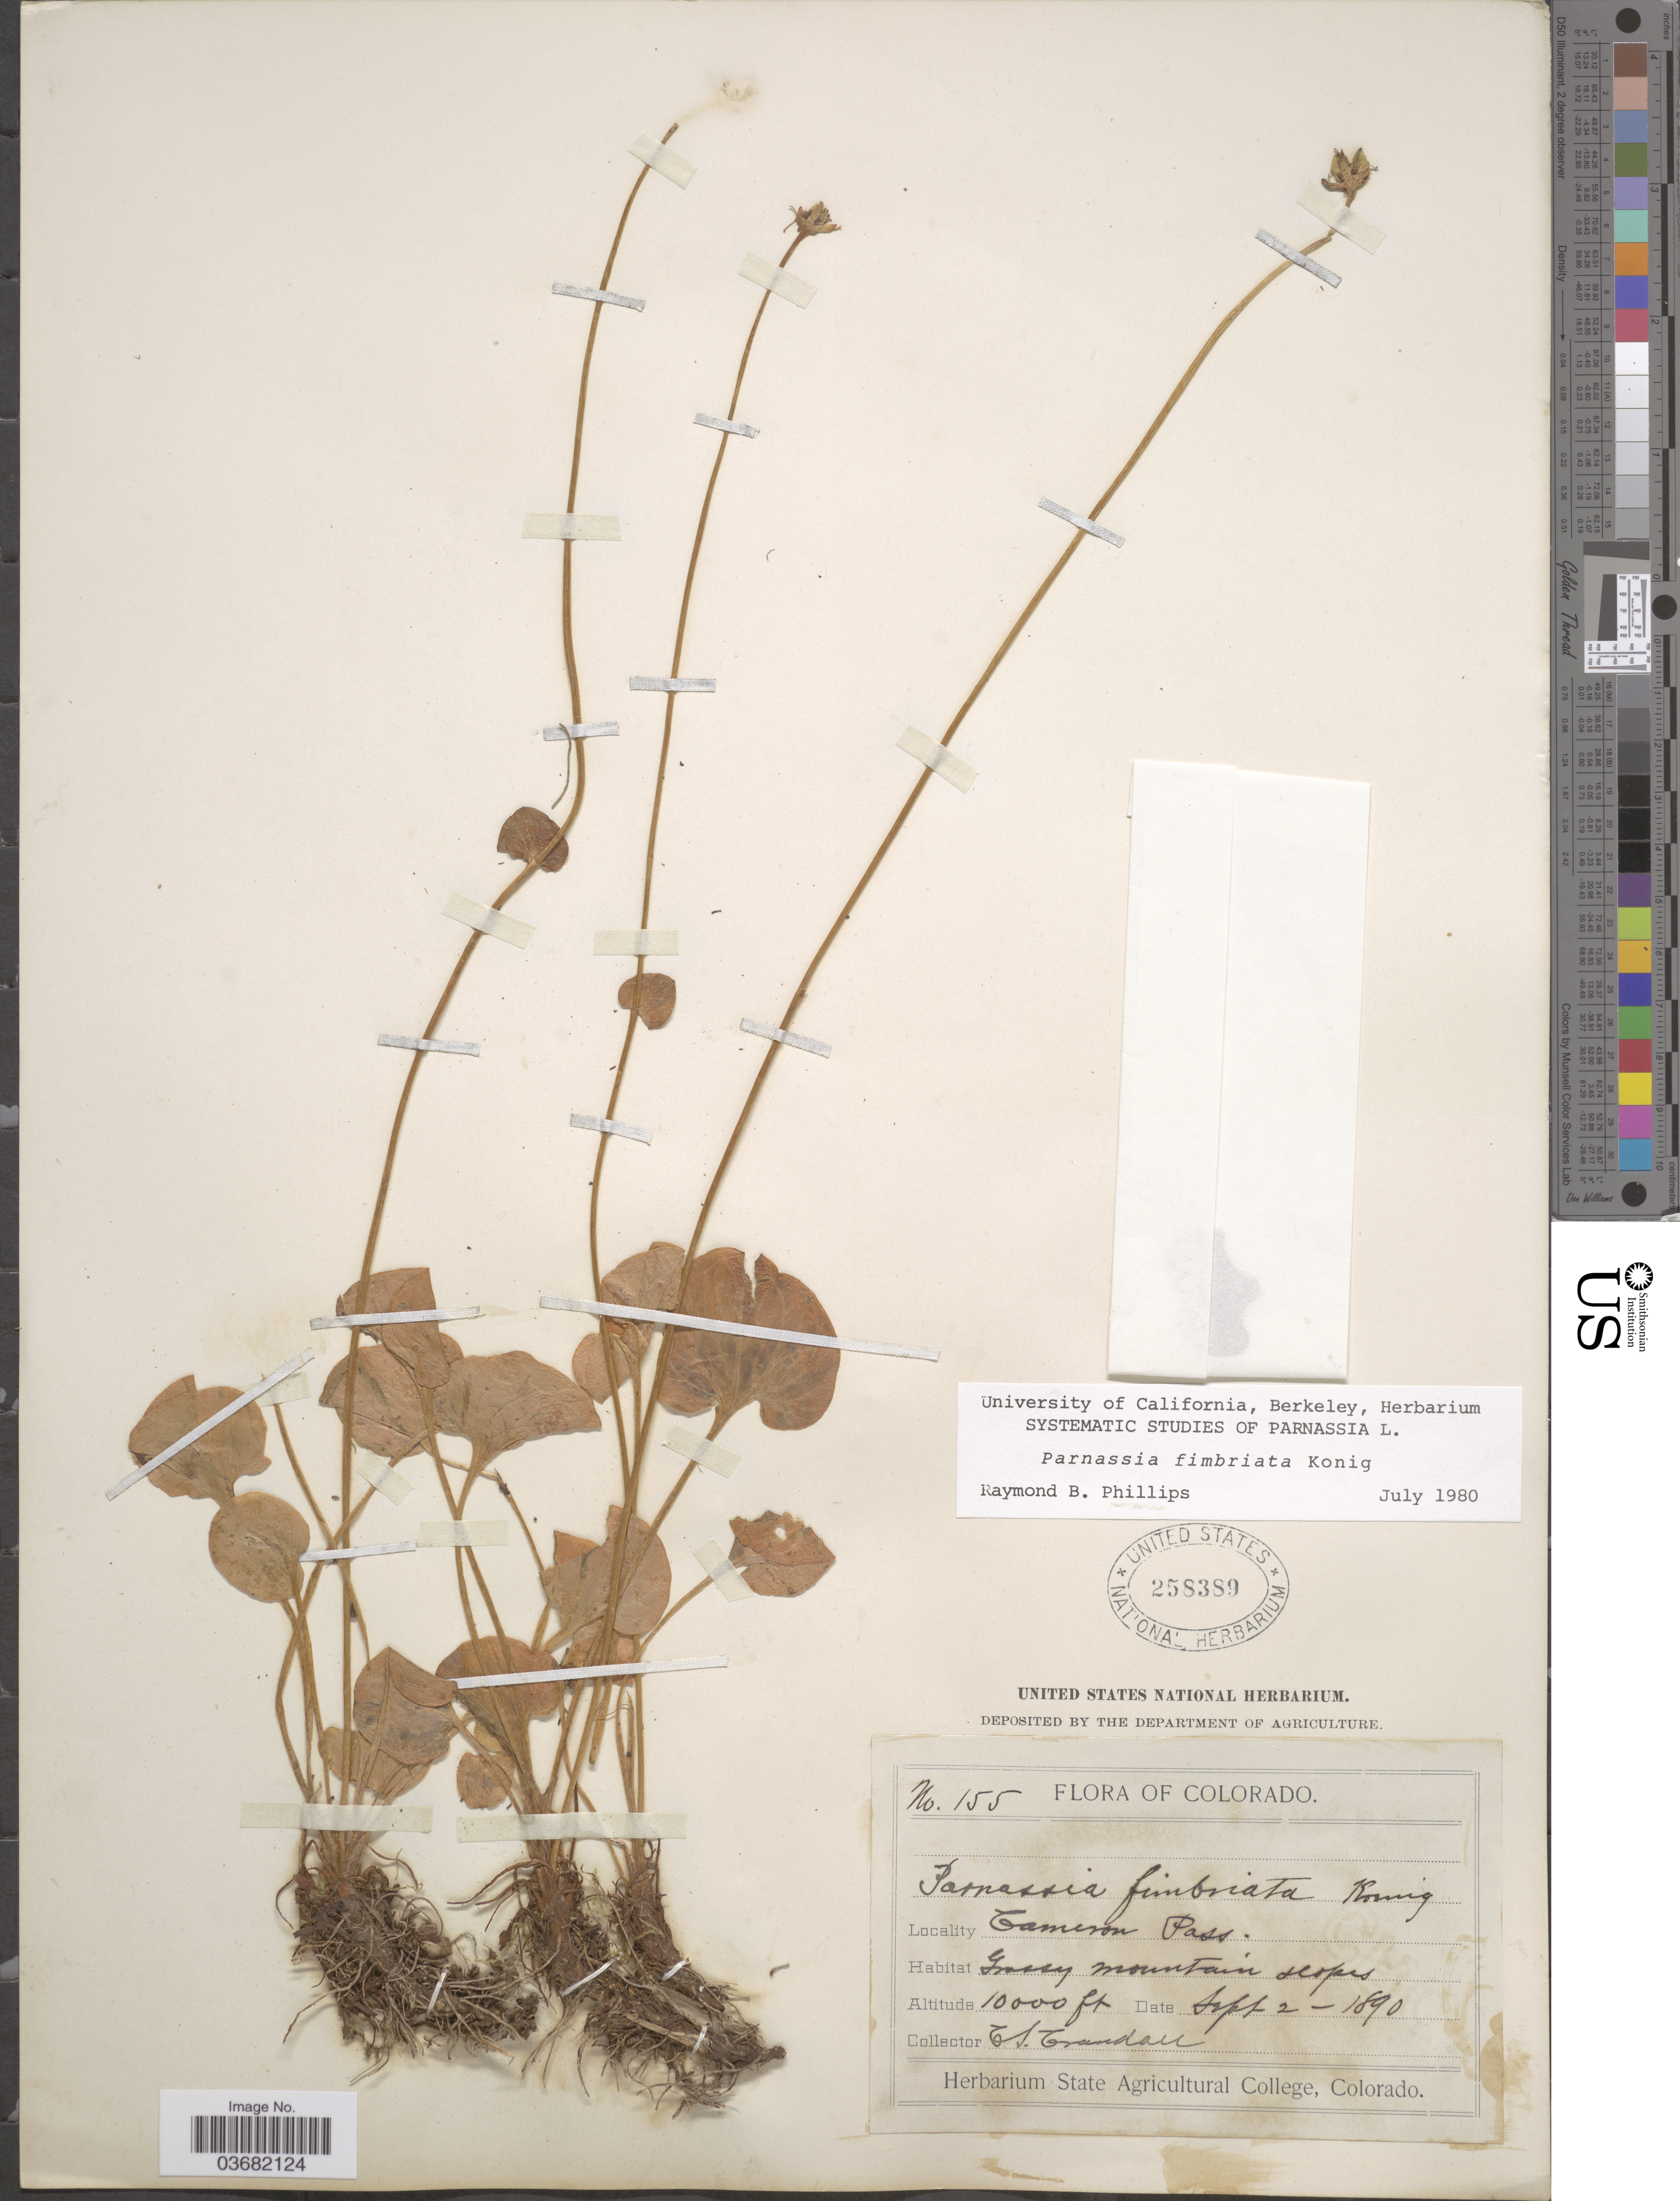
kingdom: Plantae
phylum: Tracheophyta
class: Magnoliopsida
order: Celastrales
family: Parnassiaceae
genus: Parnassia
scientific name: Parnassia fimbriata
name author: K.D. Koenig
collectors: C. Crandall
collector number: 155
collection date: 1890-09-02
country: United States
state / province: Colorado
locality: Cameron Pass.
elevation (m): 3048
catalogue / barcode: US 258389